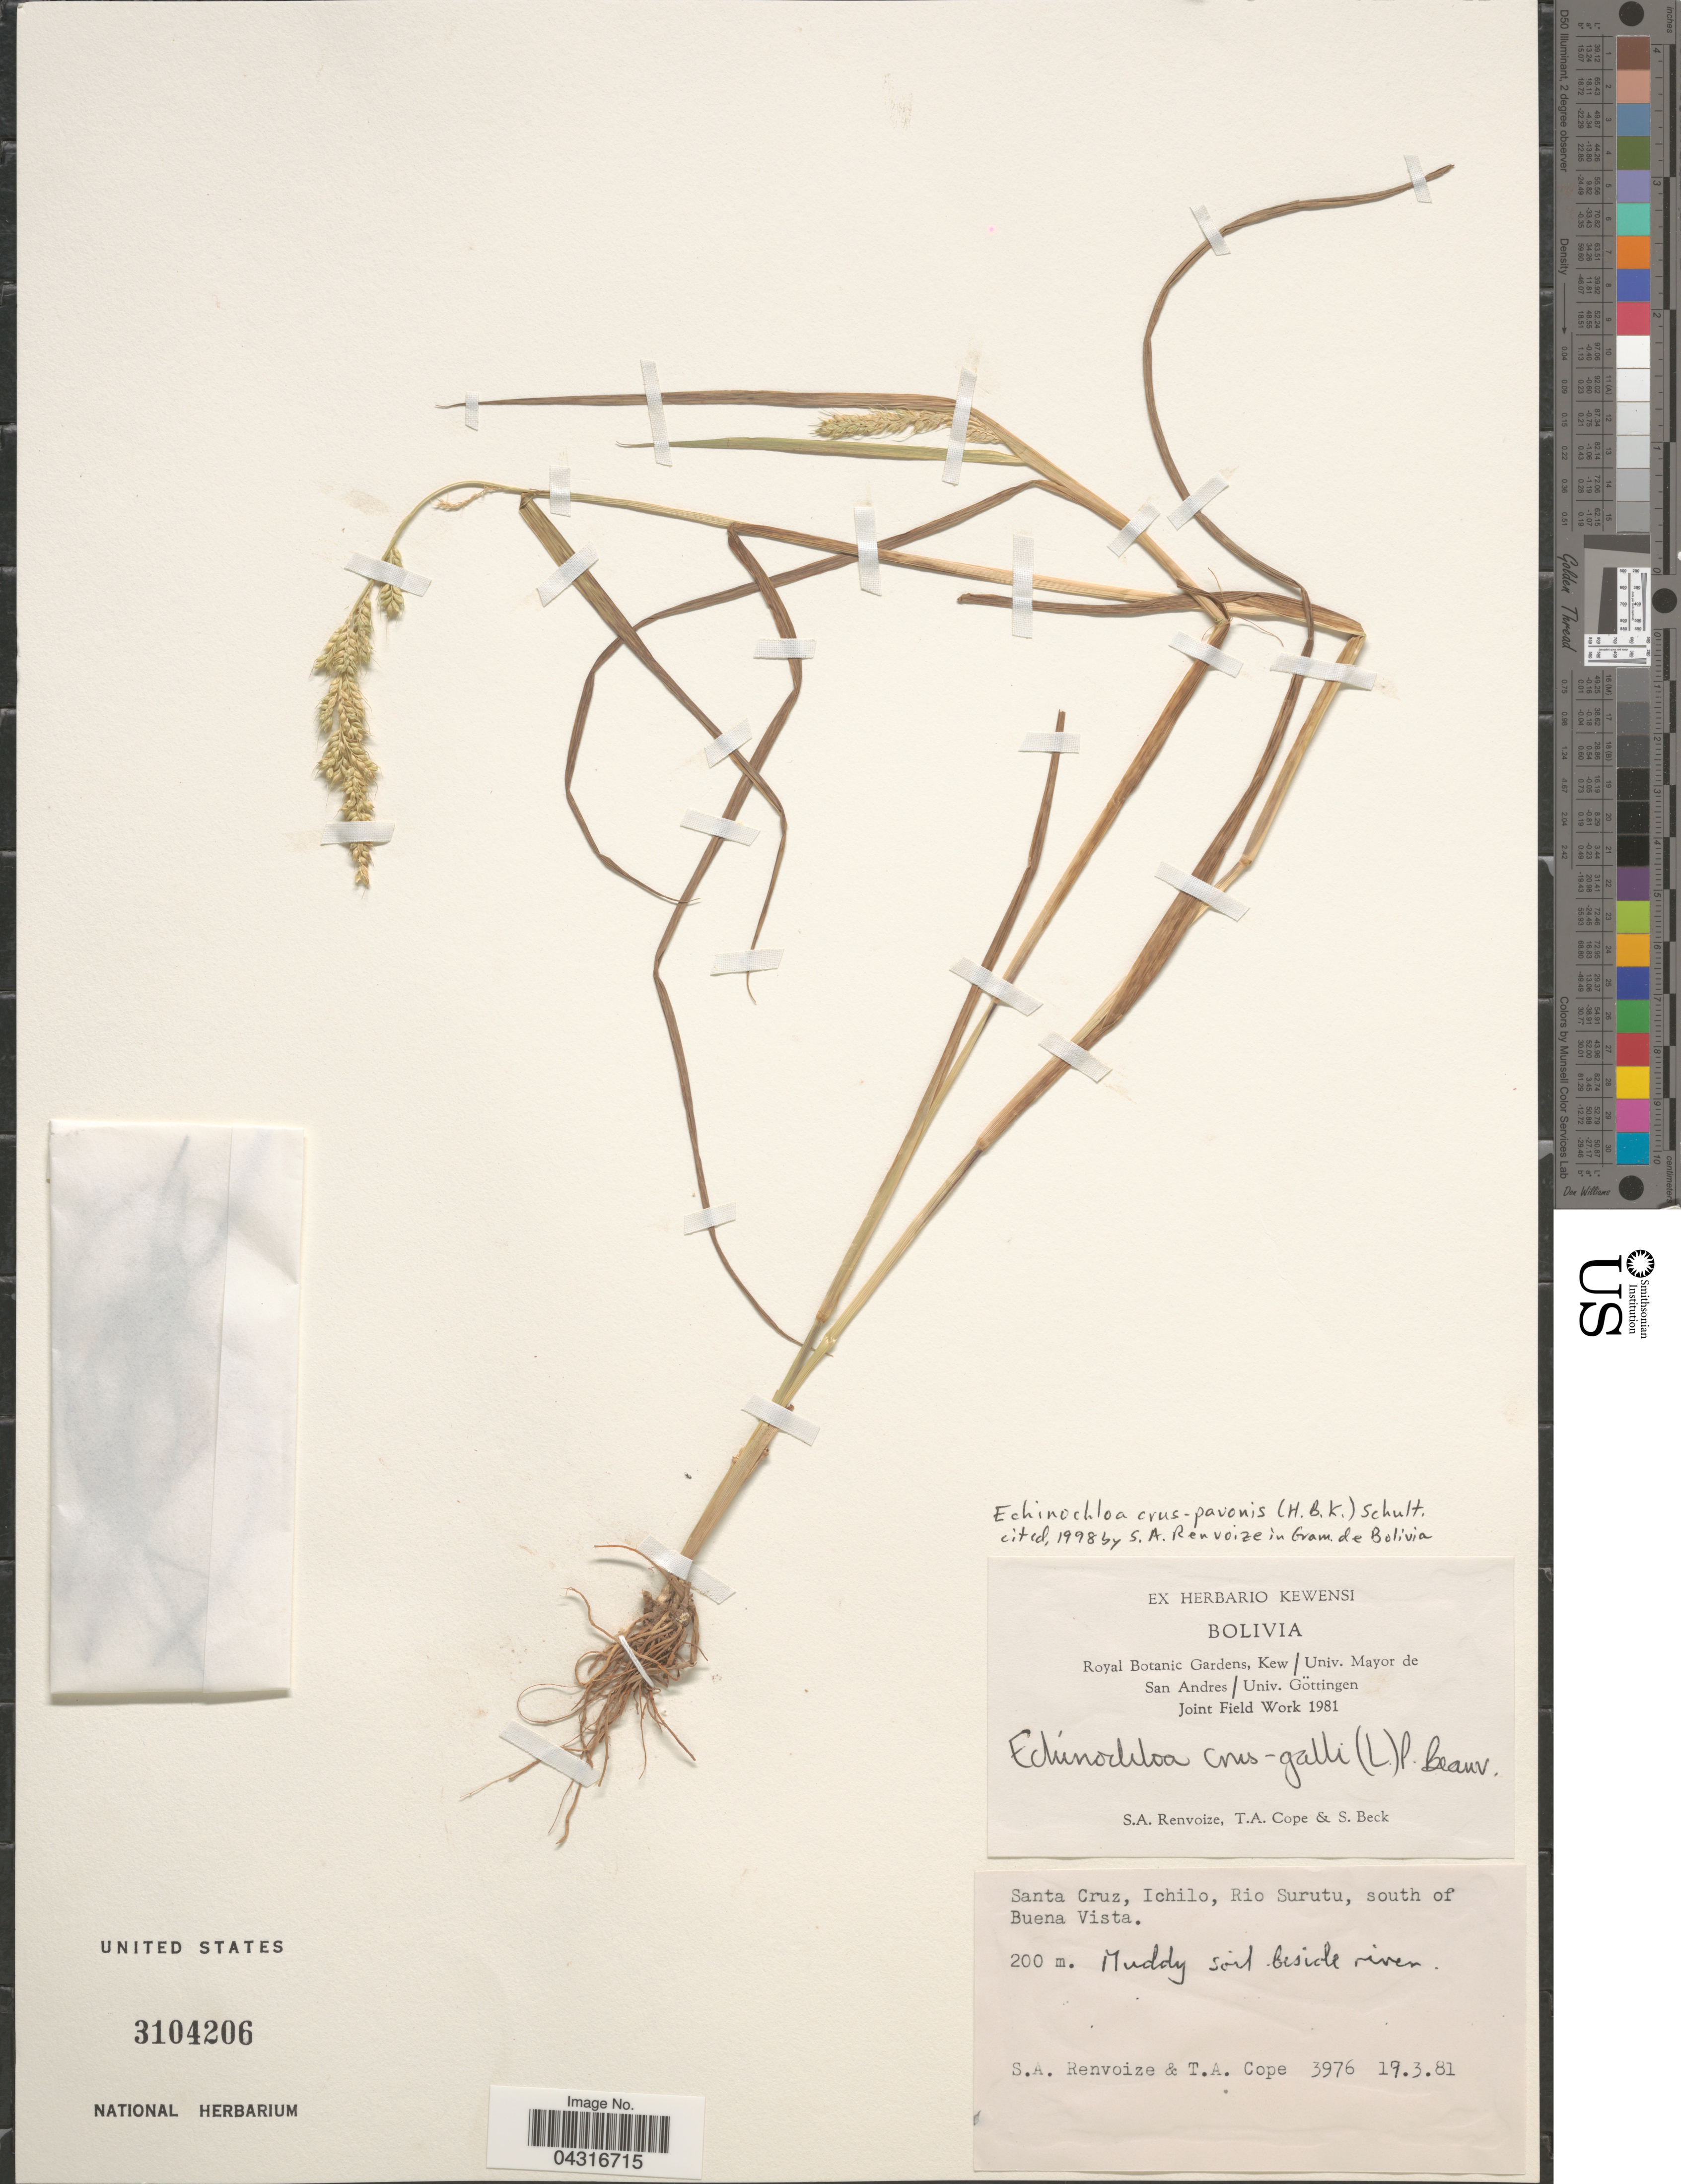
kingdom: Plantae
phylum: Tracheophyta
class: Liliopsida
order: Poales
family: Poaceae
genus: Echinochloa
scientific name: Echinochloa crus-pavonis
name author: (Kunth) Schult.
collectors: S. A. Renvoize, T. A. Cope & S. G. Beck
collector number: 3976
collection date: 1981-03-19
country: Bolivia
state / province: Santa Cruz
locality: Ichilo, Rio Surutu, south of Buena Vista.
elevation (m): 200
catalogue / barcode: US 3104206